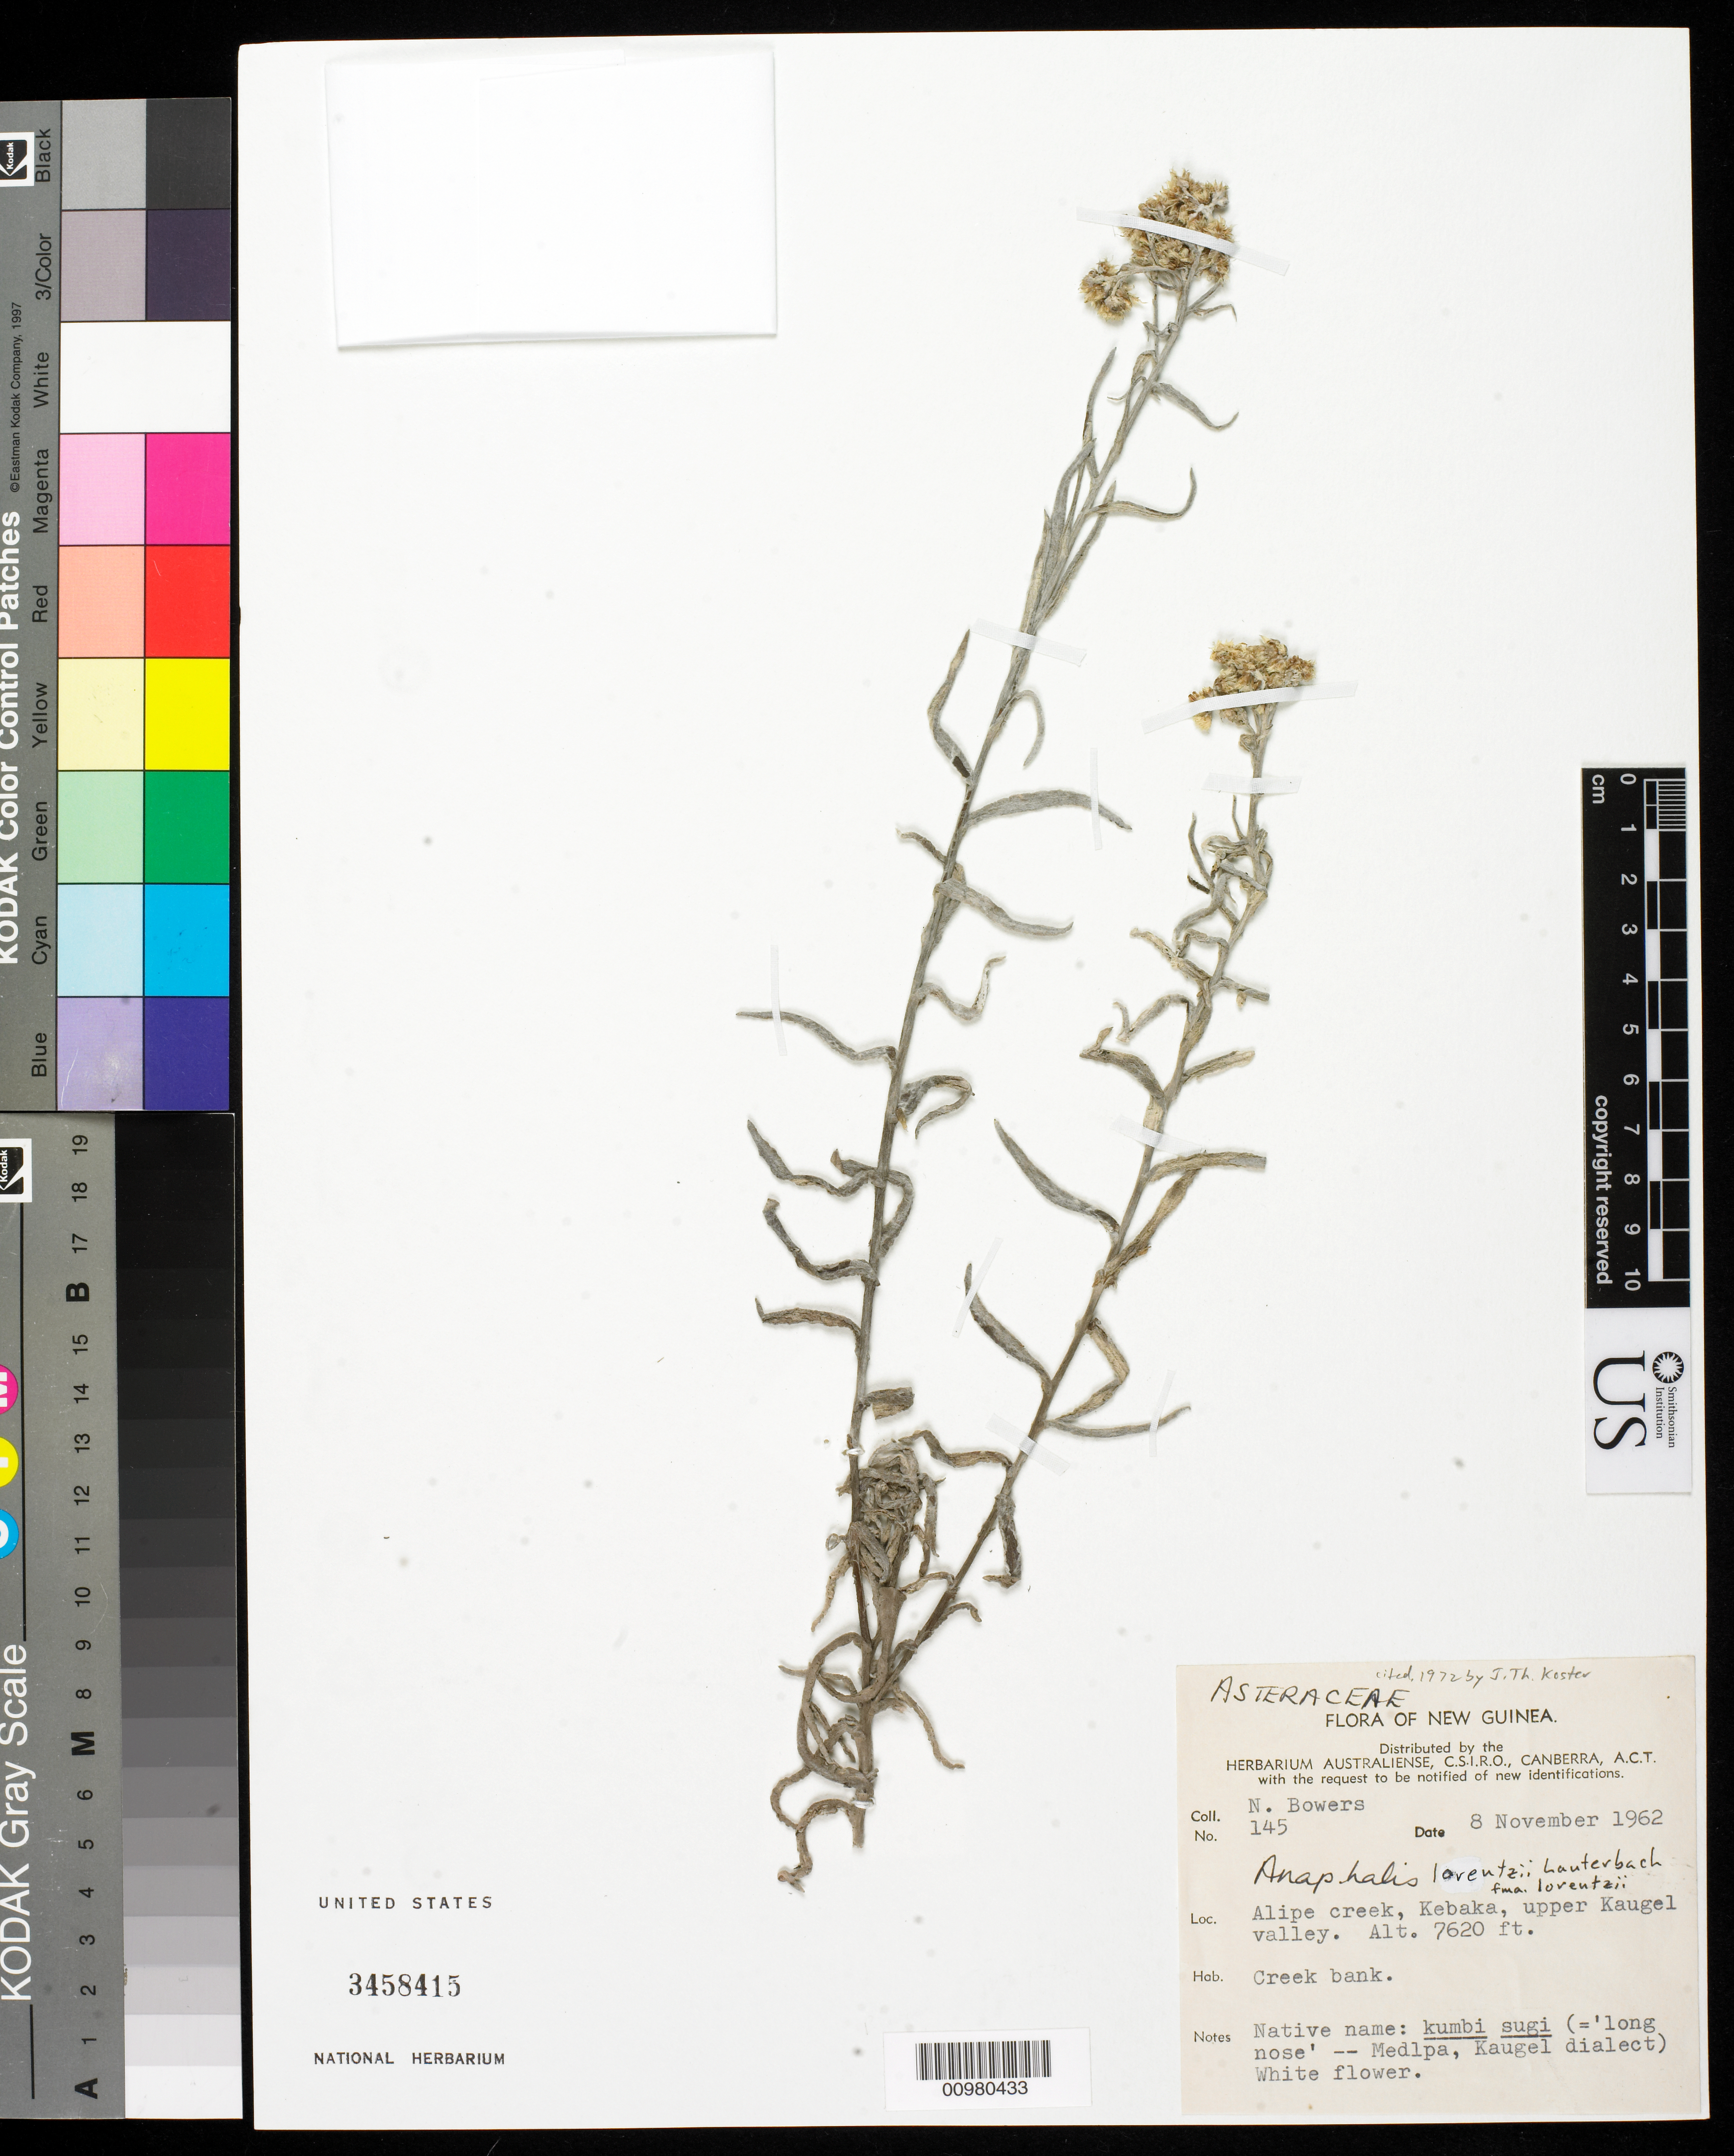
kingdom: Plantae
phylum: Tracheophyta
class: Magnoliopsida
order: Asterales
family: Asteraceae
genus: Anaphalis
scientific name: Anaphalis lorentzii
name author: Lauterb.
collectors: N. Bowers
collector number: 145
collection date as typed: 08 Nov 1962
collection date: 1962-11-08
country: Papua New Guinea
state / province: Western Highlands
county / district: Mount Hagen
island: New Guinea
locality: Alipe Creek, Kebaka, upper Kaugel valley.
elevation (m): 2323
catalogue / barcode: US 3458415